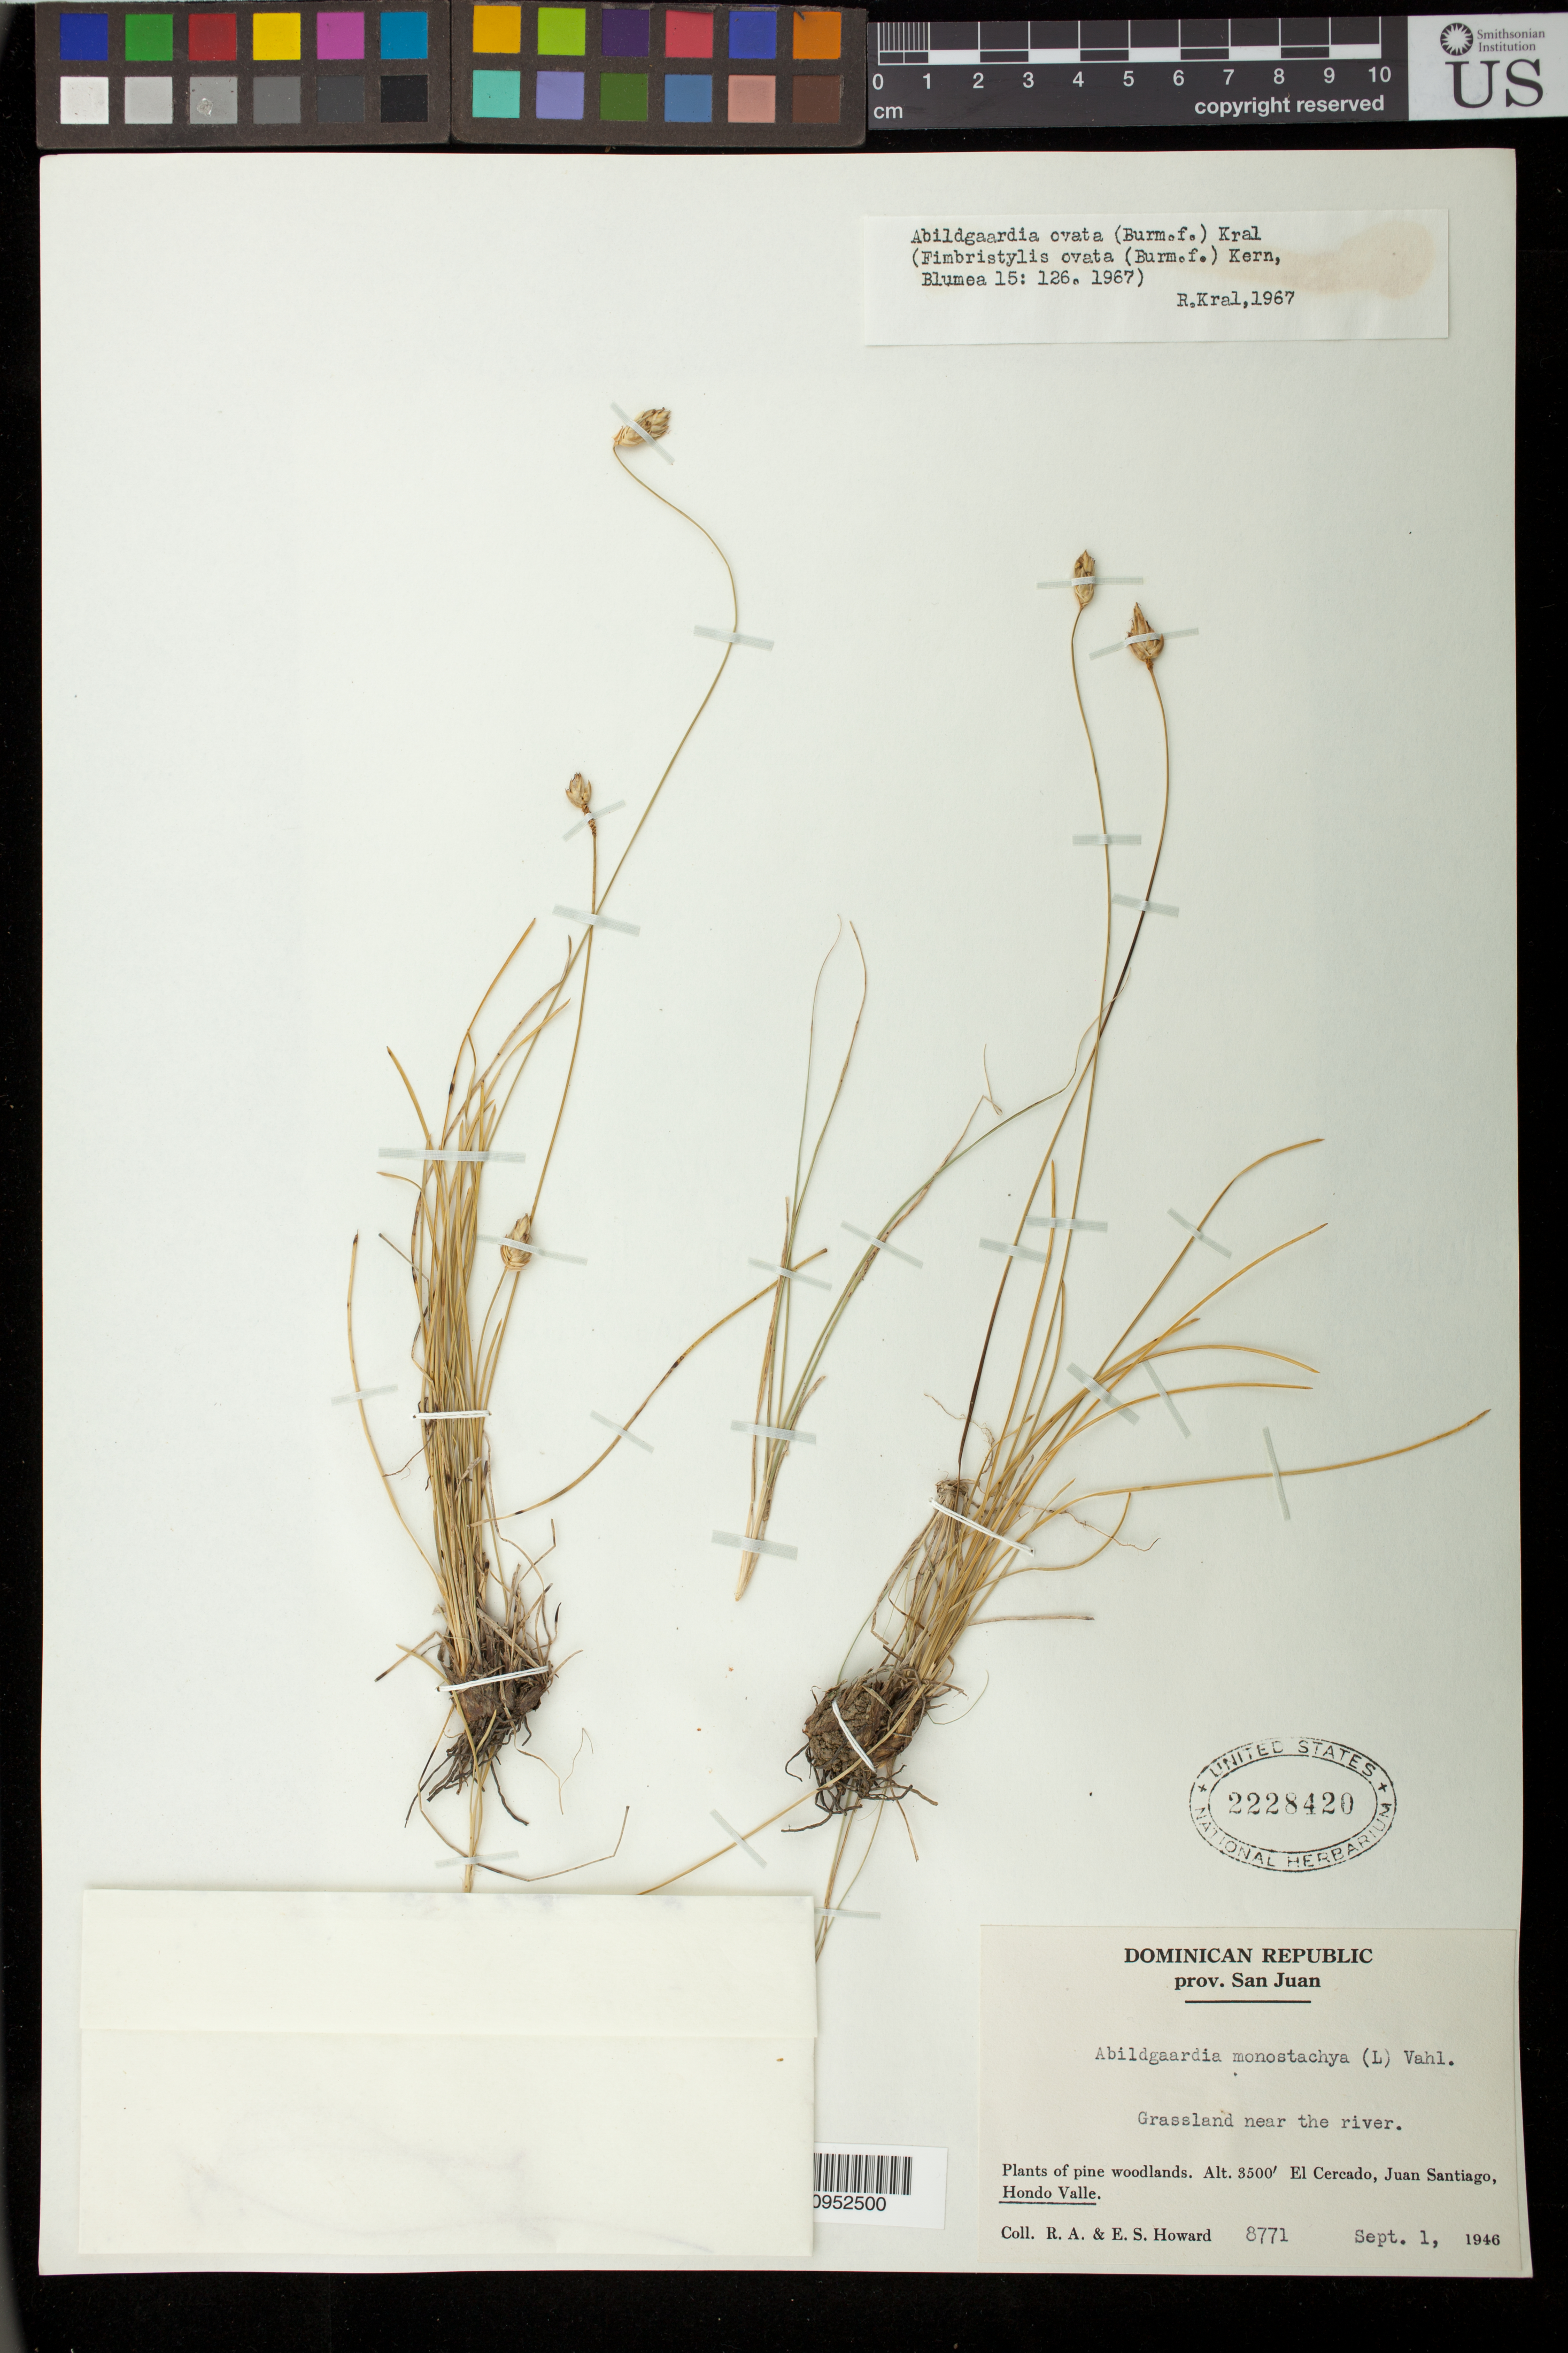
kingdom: Plantae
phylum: Tracheophyta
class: Liliopsida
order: Poales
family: Cyperaceae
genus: Abildgaardia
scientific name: Abildgaardia ovata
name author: (Burm. f.) Kral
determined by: Kral, Robert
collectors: R. A. Howard & E. S. Howard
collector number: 8771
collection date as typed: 01 Sep 1946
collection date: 1946-09-01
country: Dominican Republic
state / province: San Juan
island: Hispaniola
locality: El Cercado, Juan Santiago, Hondo Valle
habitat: Grassland near the river. Pine woodlands.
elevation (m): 1067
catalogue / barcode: US 2228420